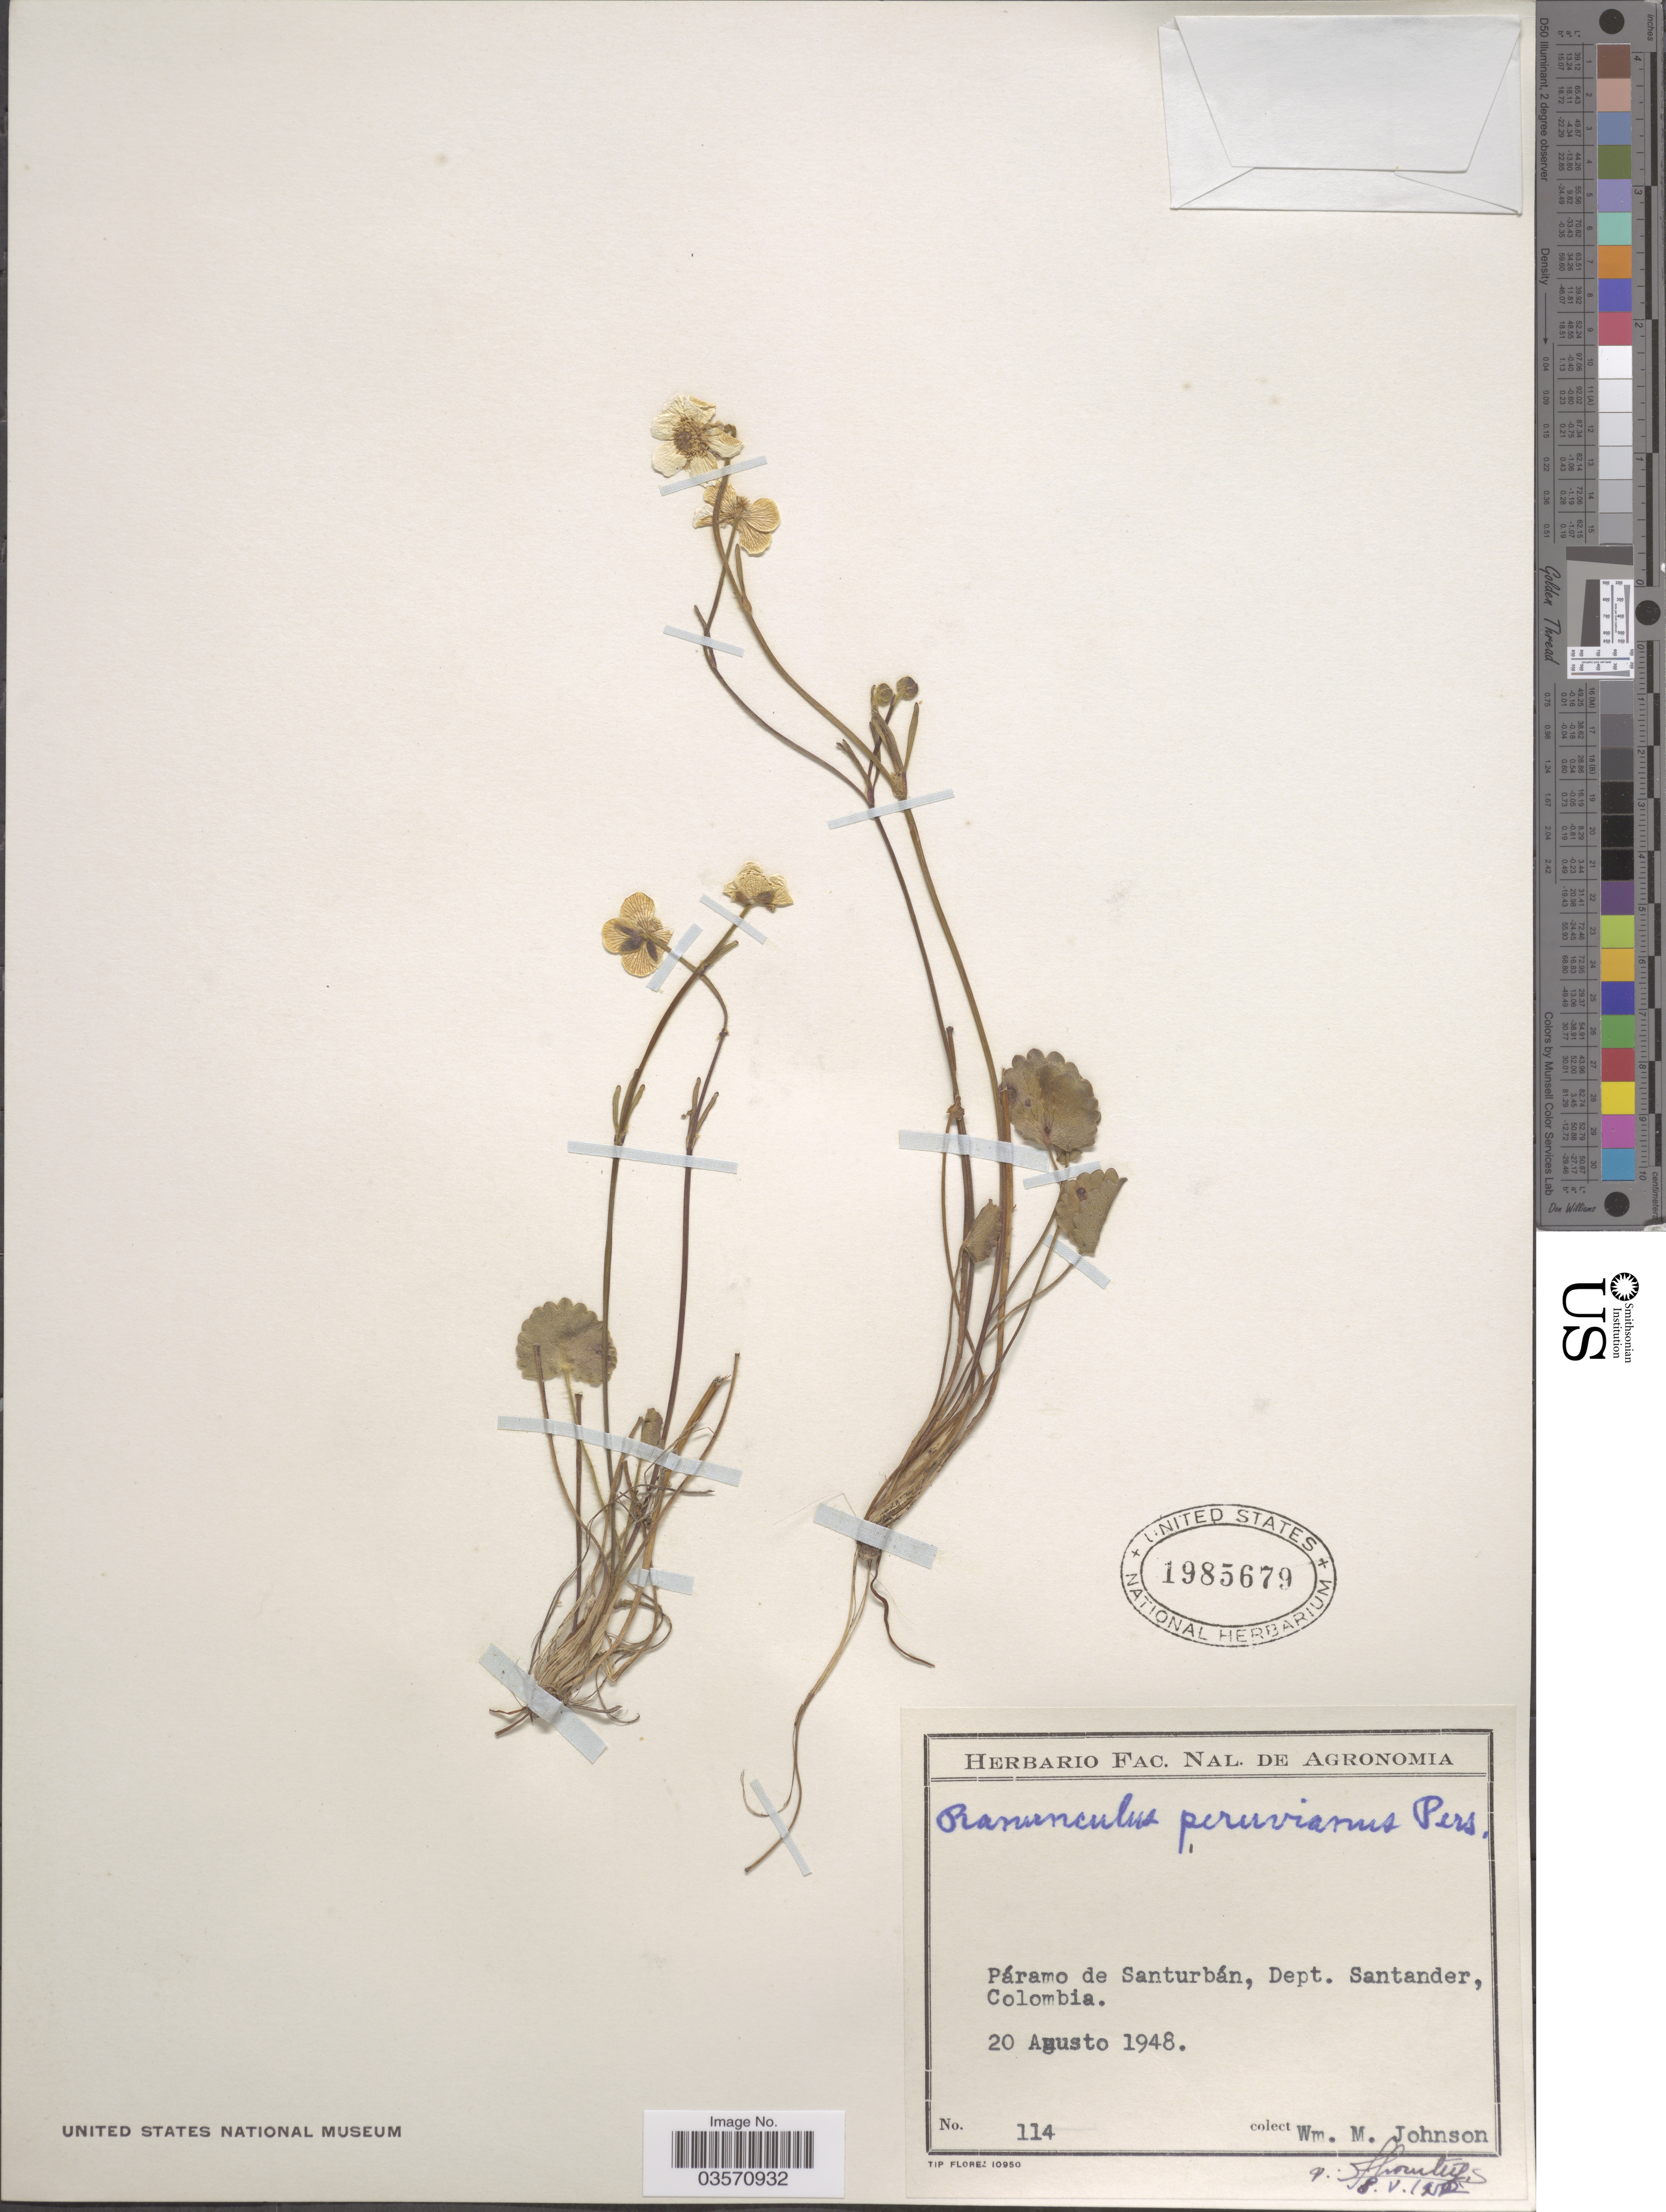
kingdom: Plantae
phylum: Tracheophyta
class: Magnoliopsida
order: Ranunculales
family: Ranunculaceae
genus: Ranunculus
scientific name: Ranunculus peruvianus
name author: Pers.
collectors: W. M. Johnson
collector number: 114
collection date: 1948-08-20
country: Colombia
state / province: Santander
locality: Páramo de Santurbán, Dept. Santander.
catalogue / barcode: US 1985679